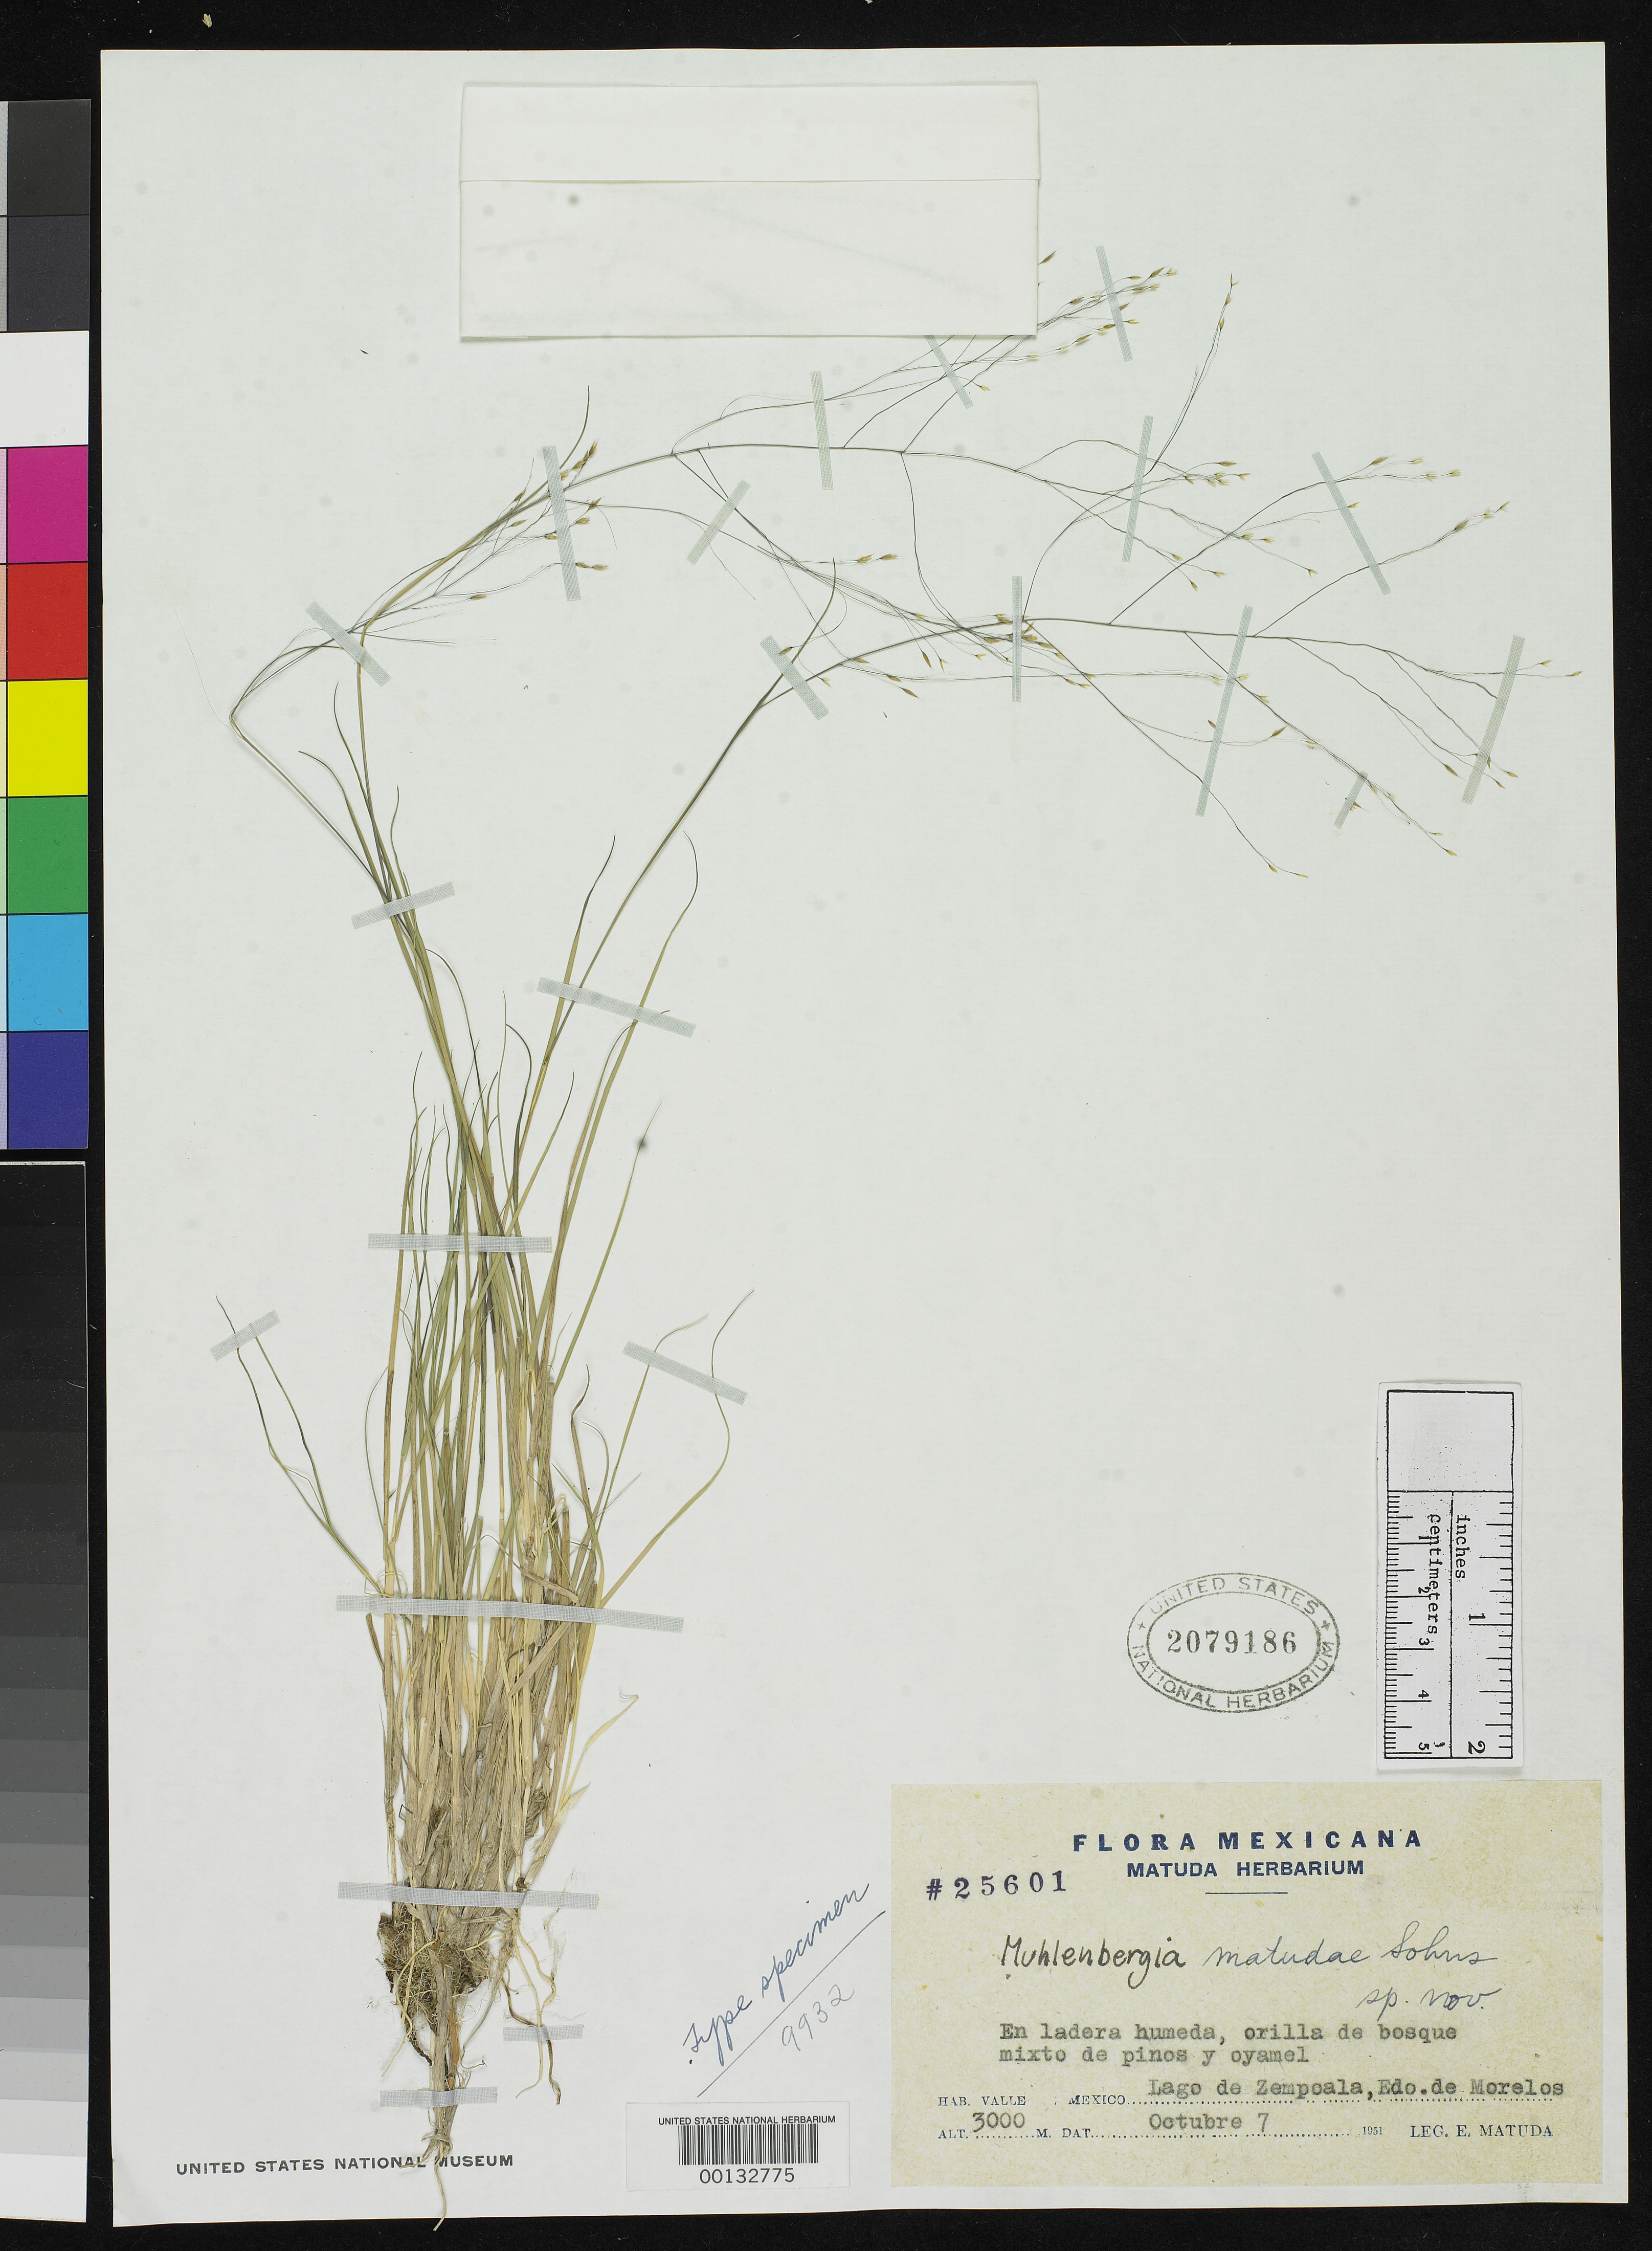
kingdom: Plantae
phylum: Tracheophyta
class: Liliopsida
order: Poales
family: Poaceae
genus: Muhlenbergia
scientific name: Muhlenbergia matudae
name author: Sohns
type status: Holotype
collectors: E. Matuda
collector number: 25601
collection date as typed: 07 Oct 1951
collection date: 1951-10-07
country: Mexico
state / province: Morelos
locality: Lago de Zempoala.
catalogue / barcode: US 2079186